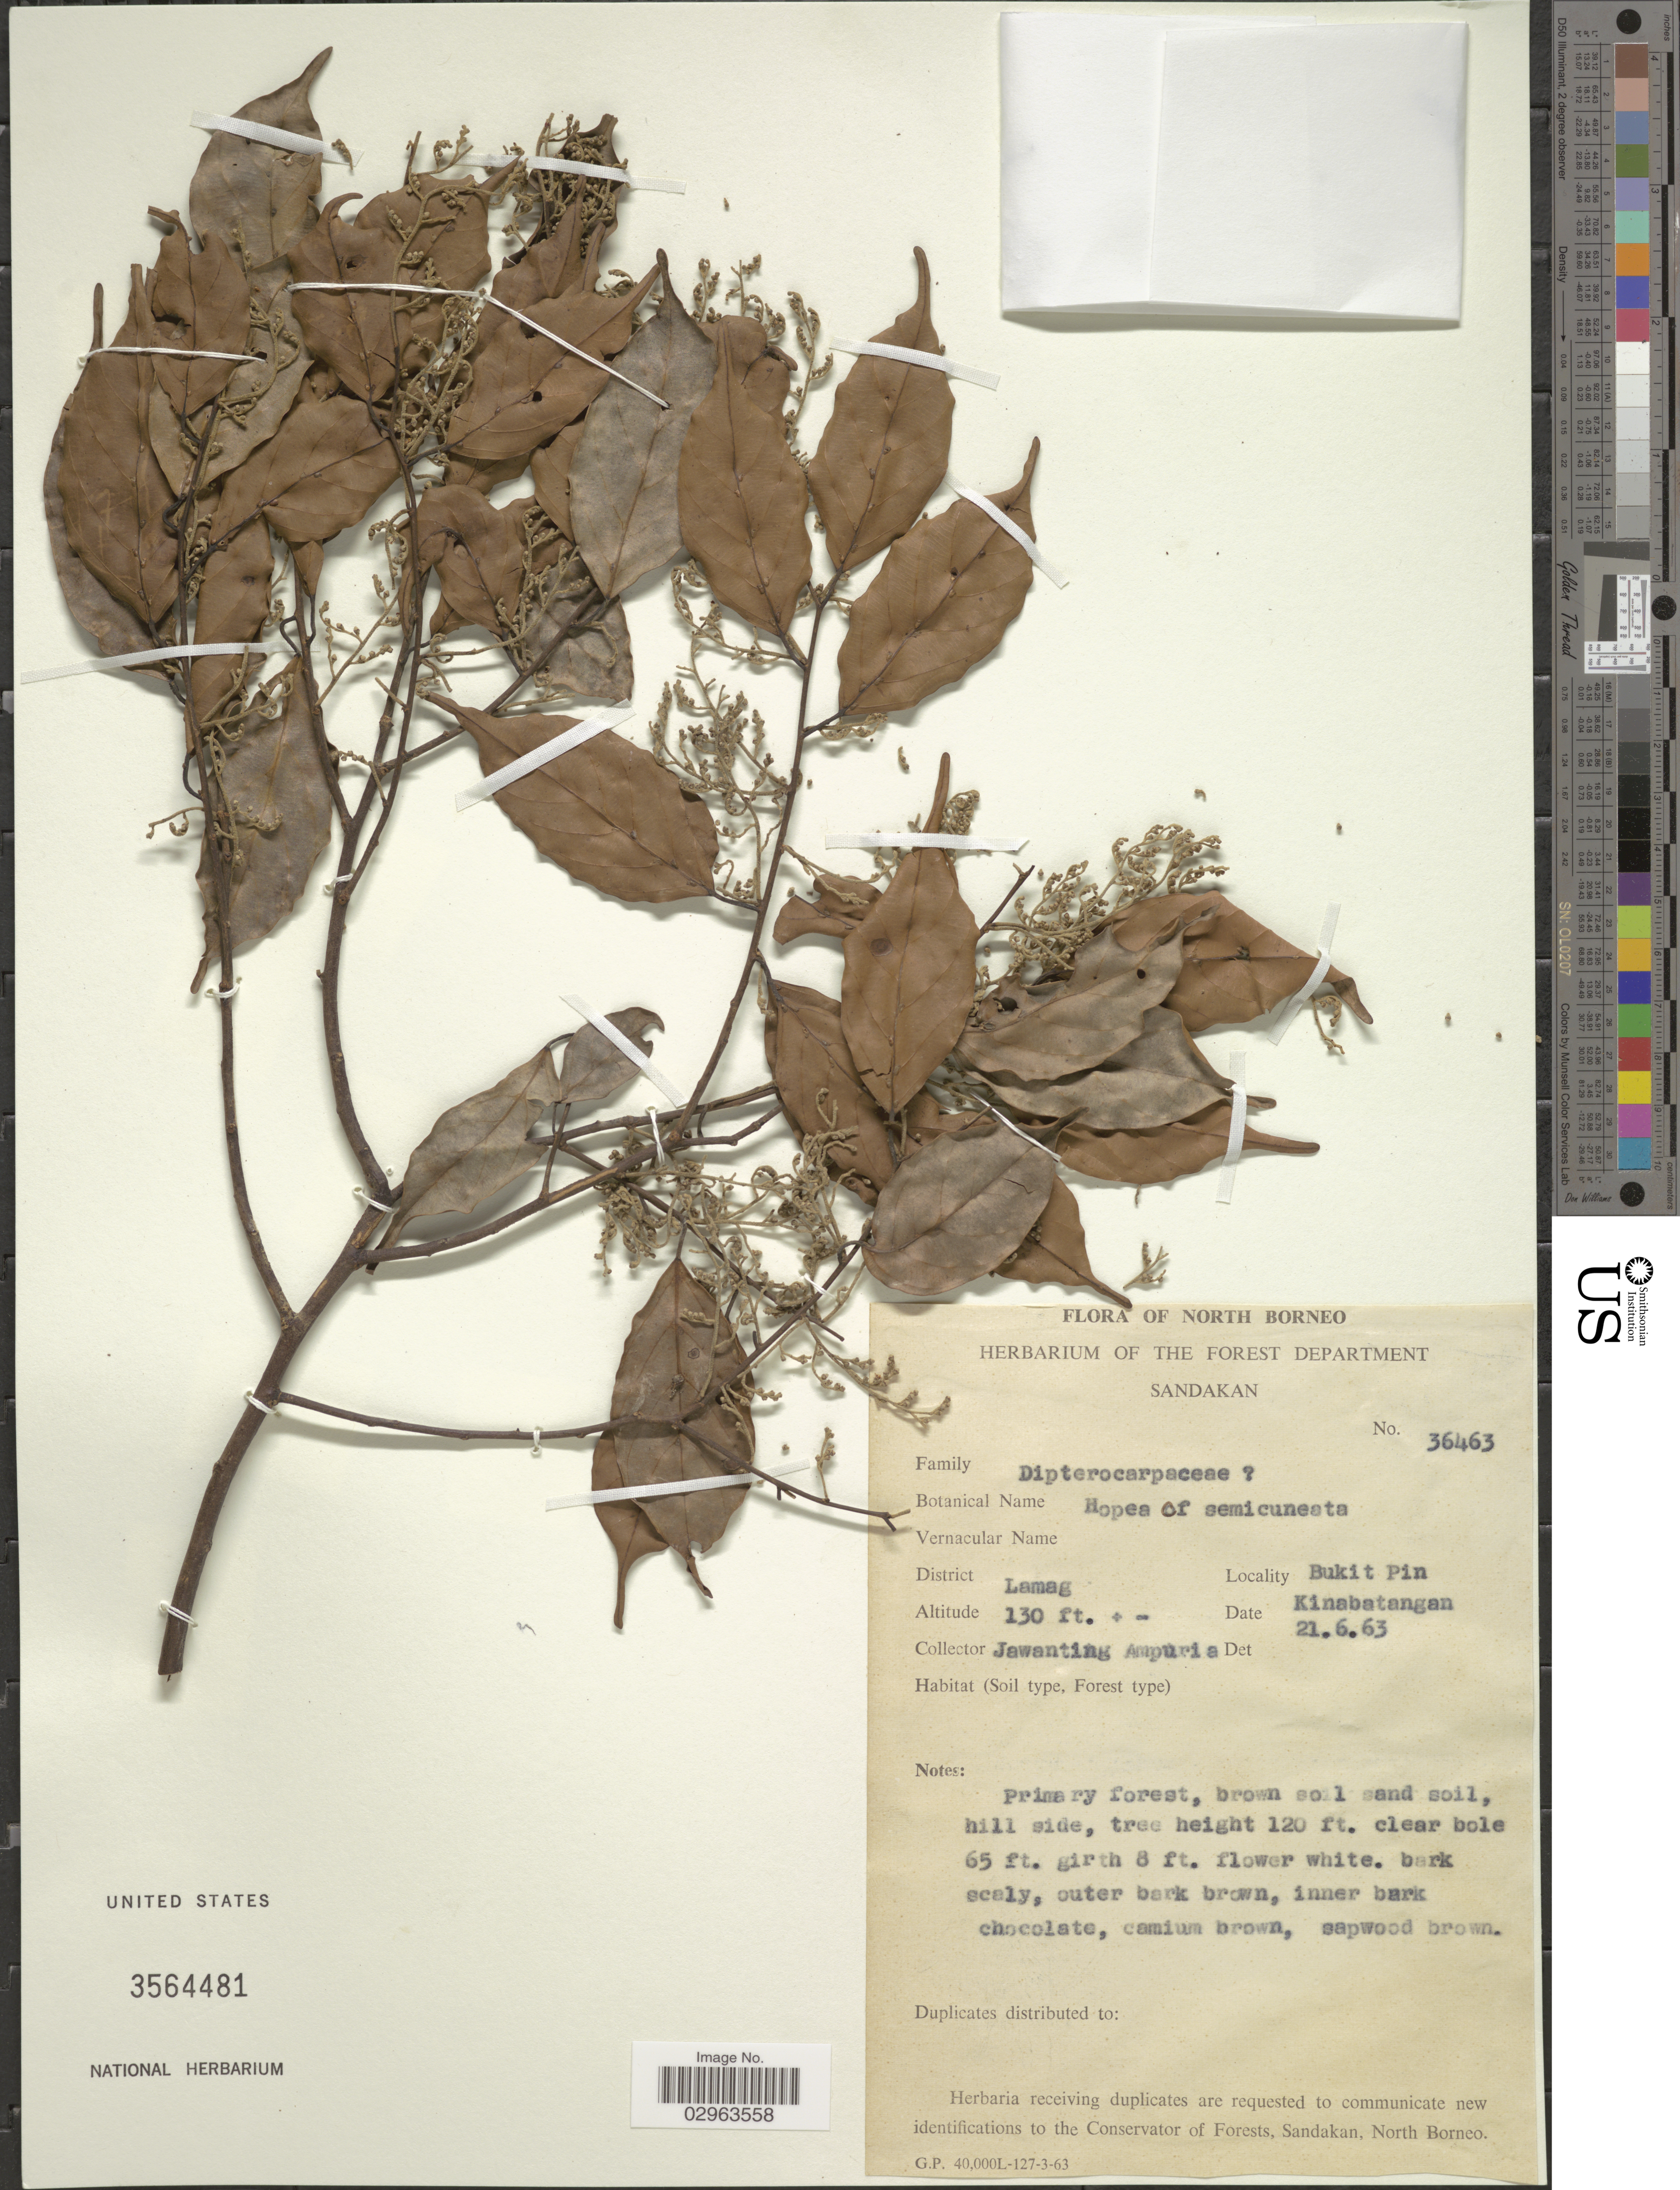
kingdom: Plantae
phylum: Tracheophyta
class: Magnoliopsida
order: Malvales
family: Dipterocarpaceae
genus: Hopea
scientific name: Hopea semicuneata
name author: Symington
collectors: J. Ampuria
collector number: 36463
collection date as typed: Transcribed d/m/y: 21/6/63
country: Malaysia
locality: North Borneo. District Lamag. Bukit Pin Kinabatangan.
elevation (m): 40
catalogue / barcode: US 3564481